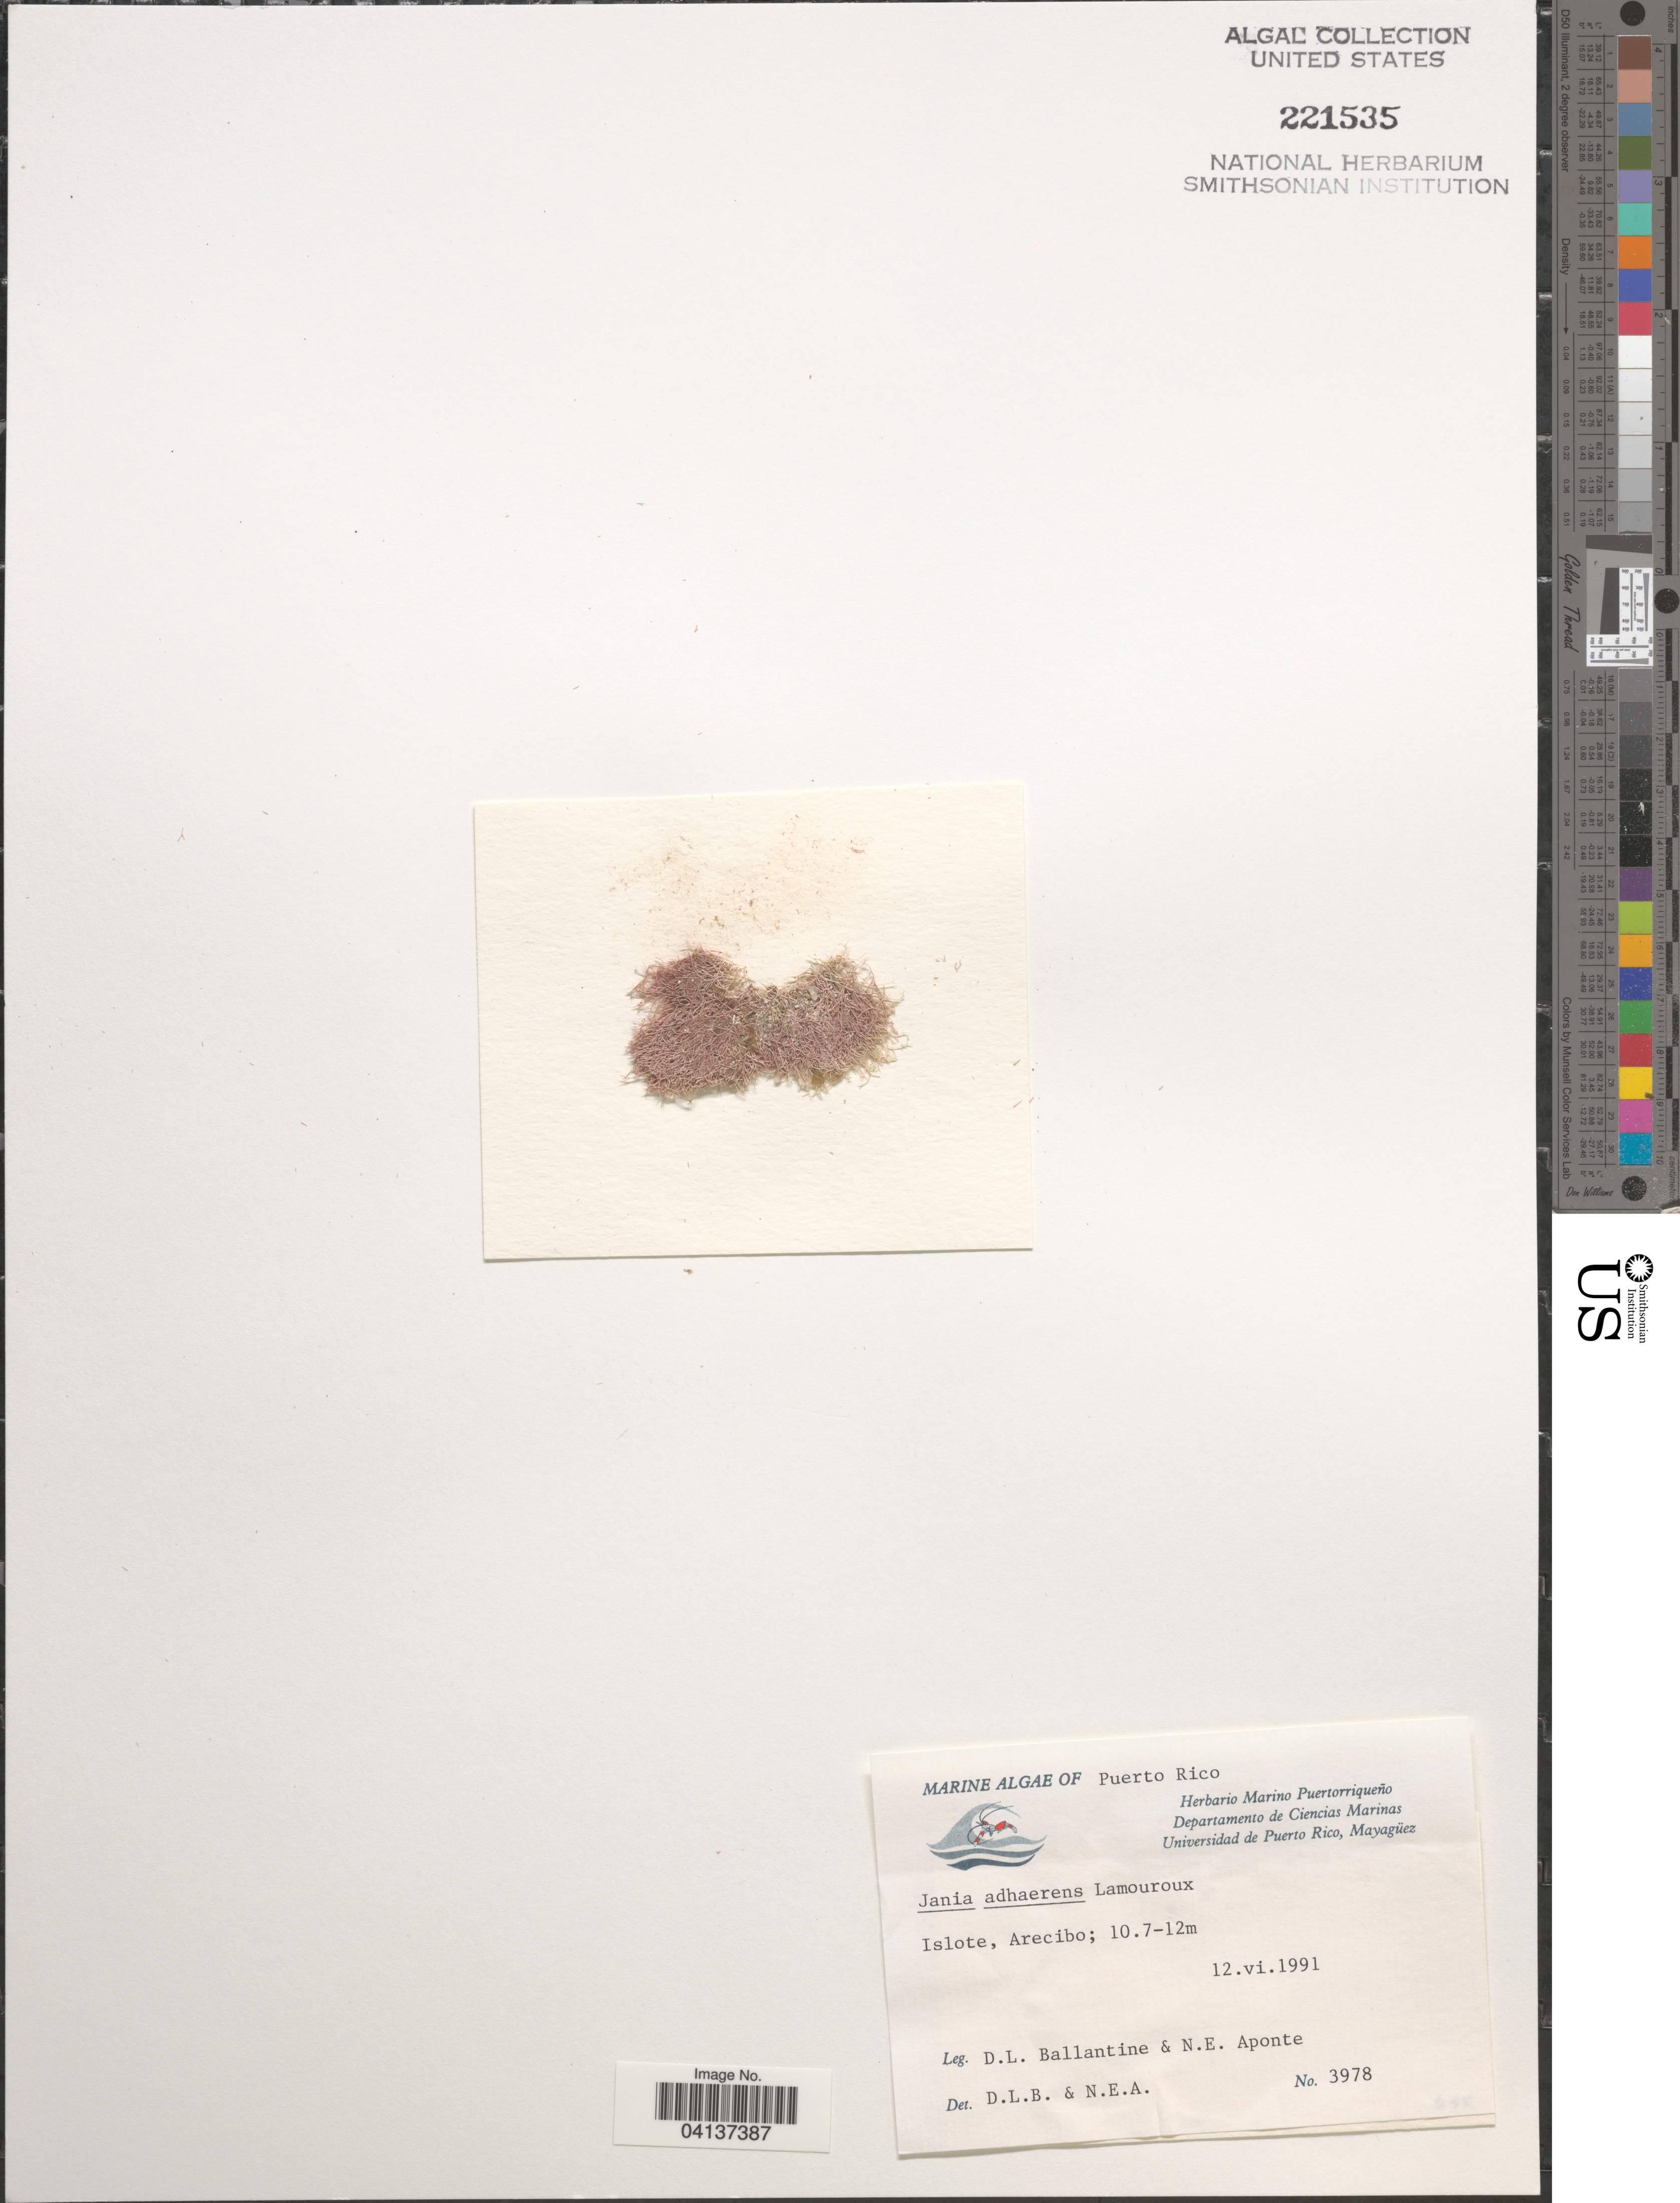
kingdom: Plantae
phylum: Rhodophyta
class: Florideophyceae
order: Corallinales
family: Corallinaceae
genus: Jania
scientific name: Jania pedunculatum var. adhaerens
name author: (J.V.Lamouroux) A.S.Harvey et al.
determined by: Algae name updating Project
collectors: D.L. Ballantine & N. E. Aponte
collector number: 3978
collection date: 1991-06-12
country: Puerto Rico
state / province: Arecibo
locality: Islote.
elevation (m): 10.7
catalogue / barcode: US 221535